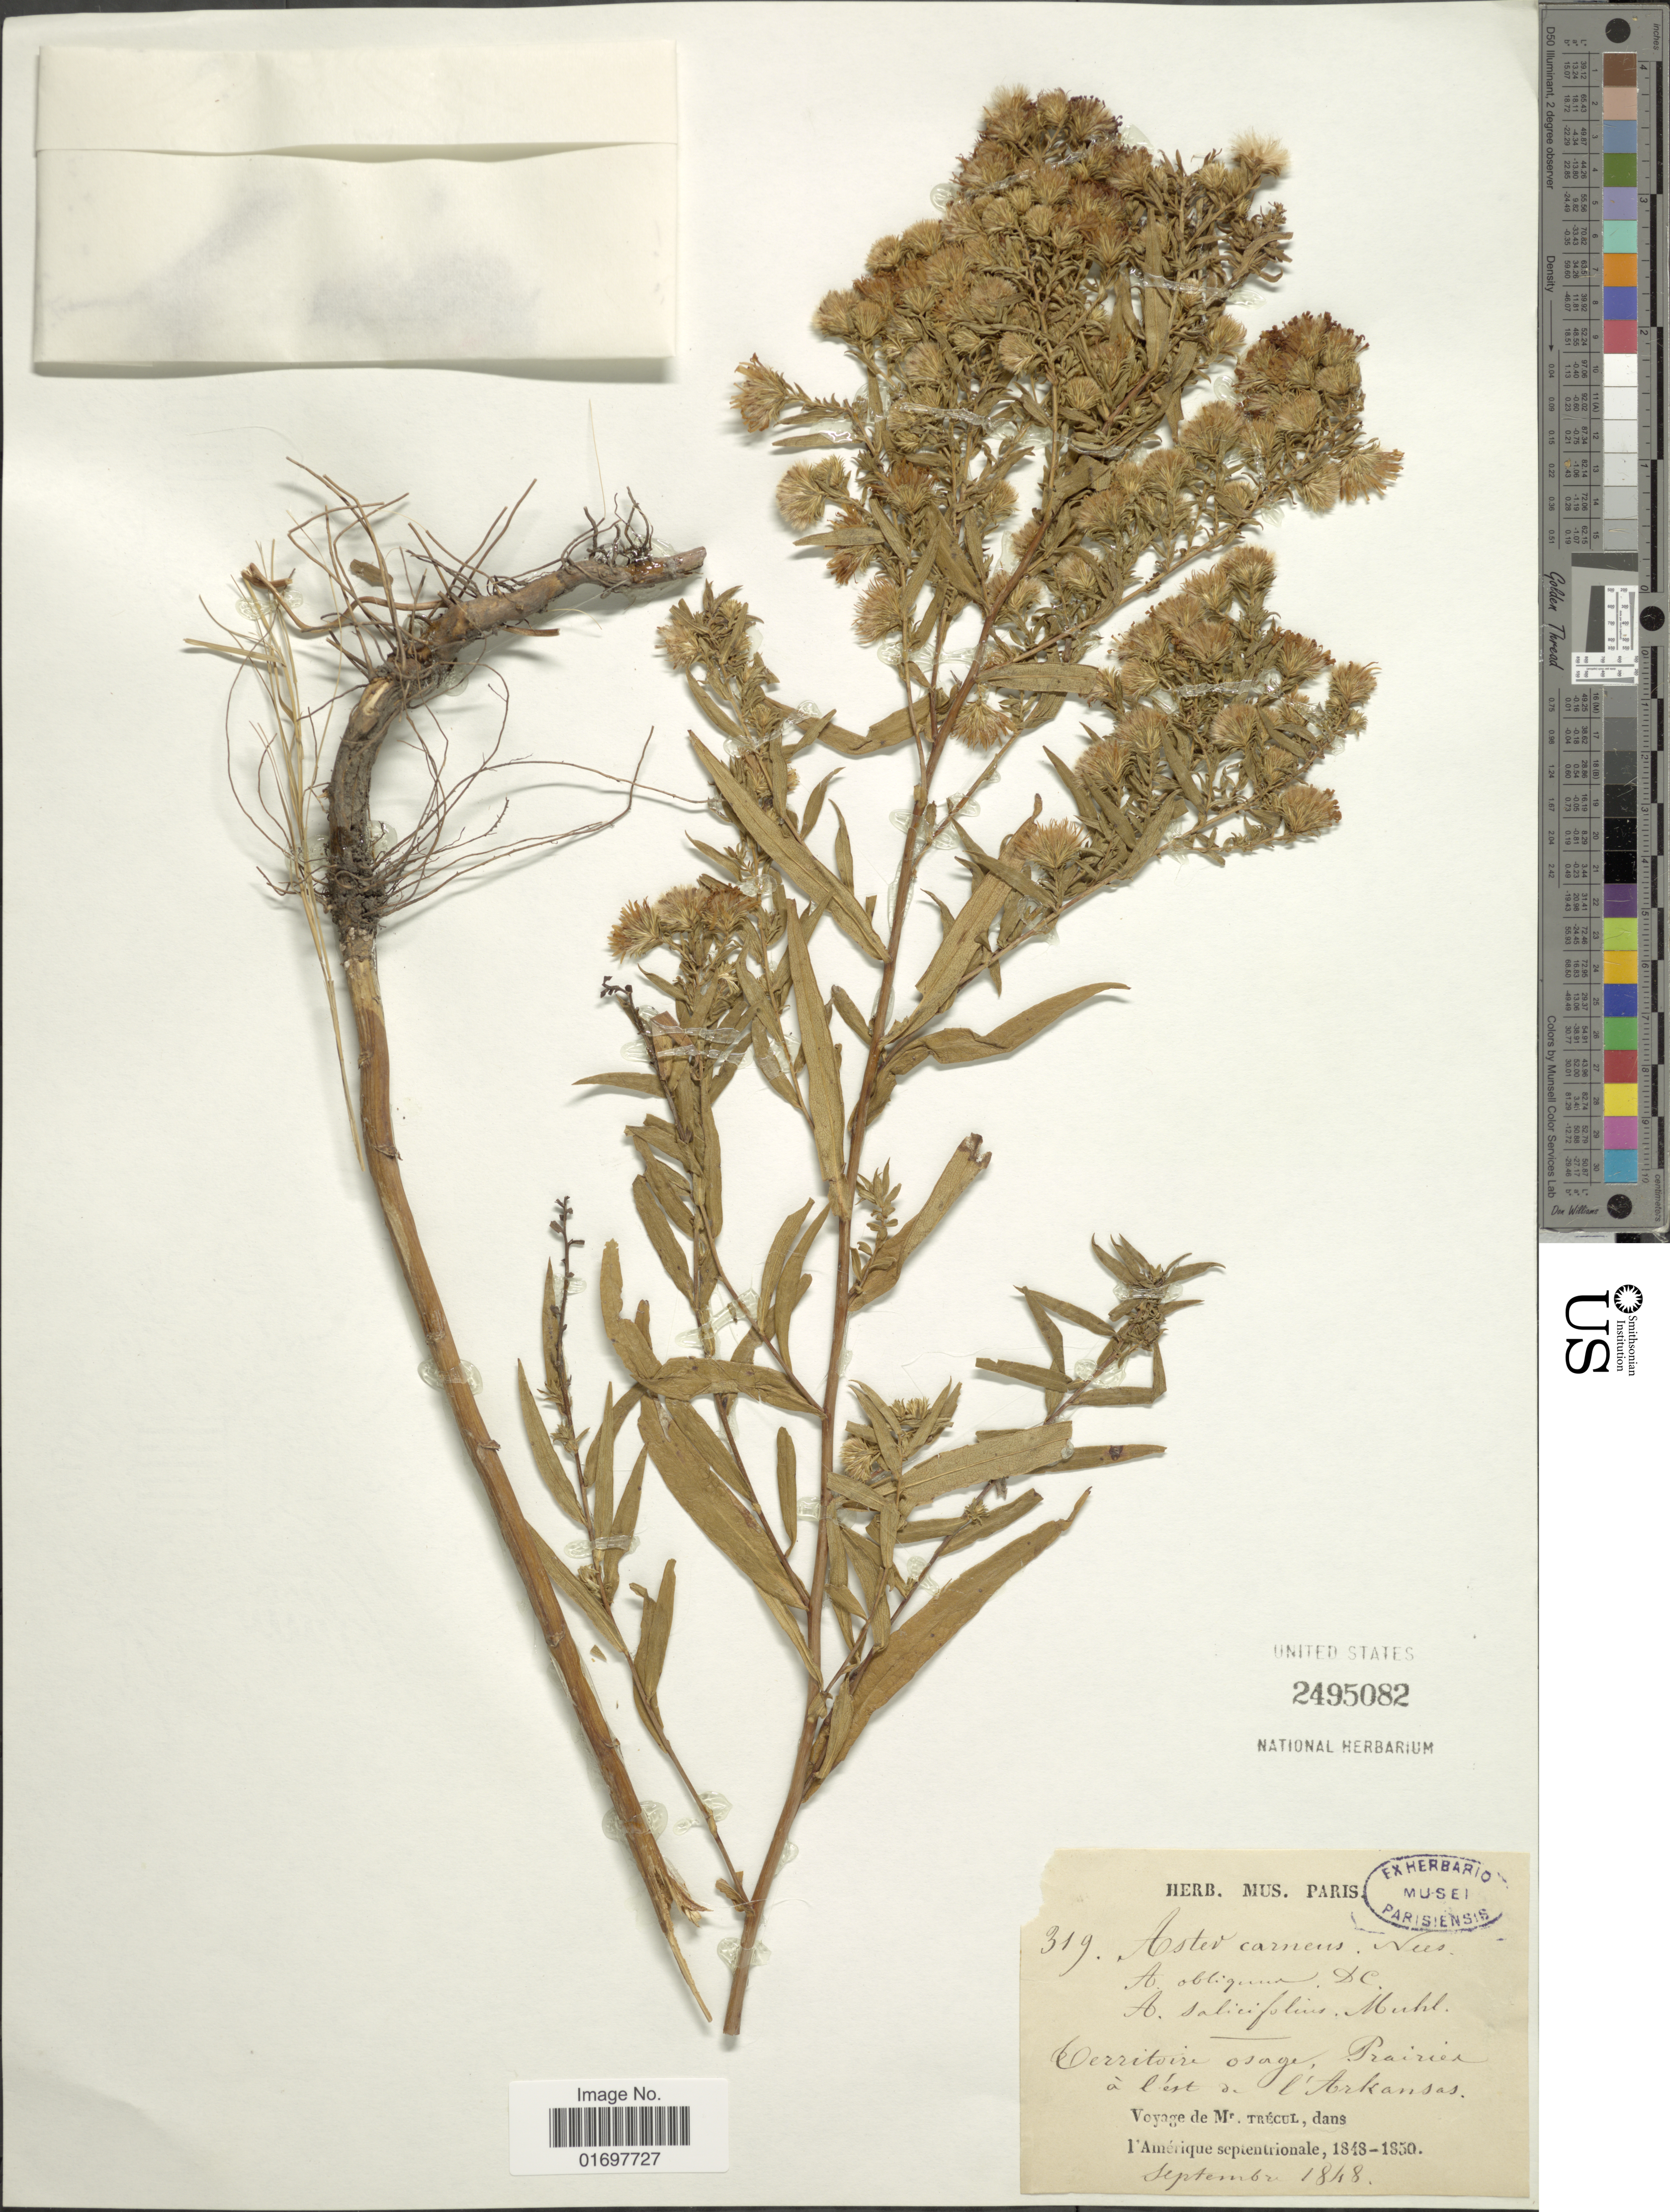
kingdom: Plantae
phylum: Tracheophyta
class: Magnoliopsida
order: Asterales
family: Asteraceae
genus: Symphyotrichum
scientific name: Symphyotrichum sp.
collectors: A. Trécul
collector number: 319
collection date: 1848-09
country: United States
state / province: Arkansas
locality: Territoire osage Prairies a l'est de l'Arkansas.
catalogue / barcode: US 2495082